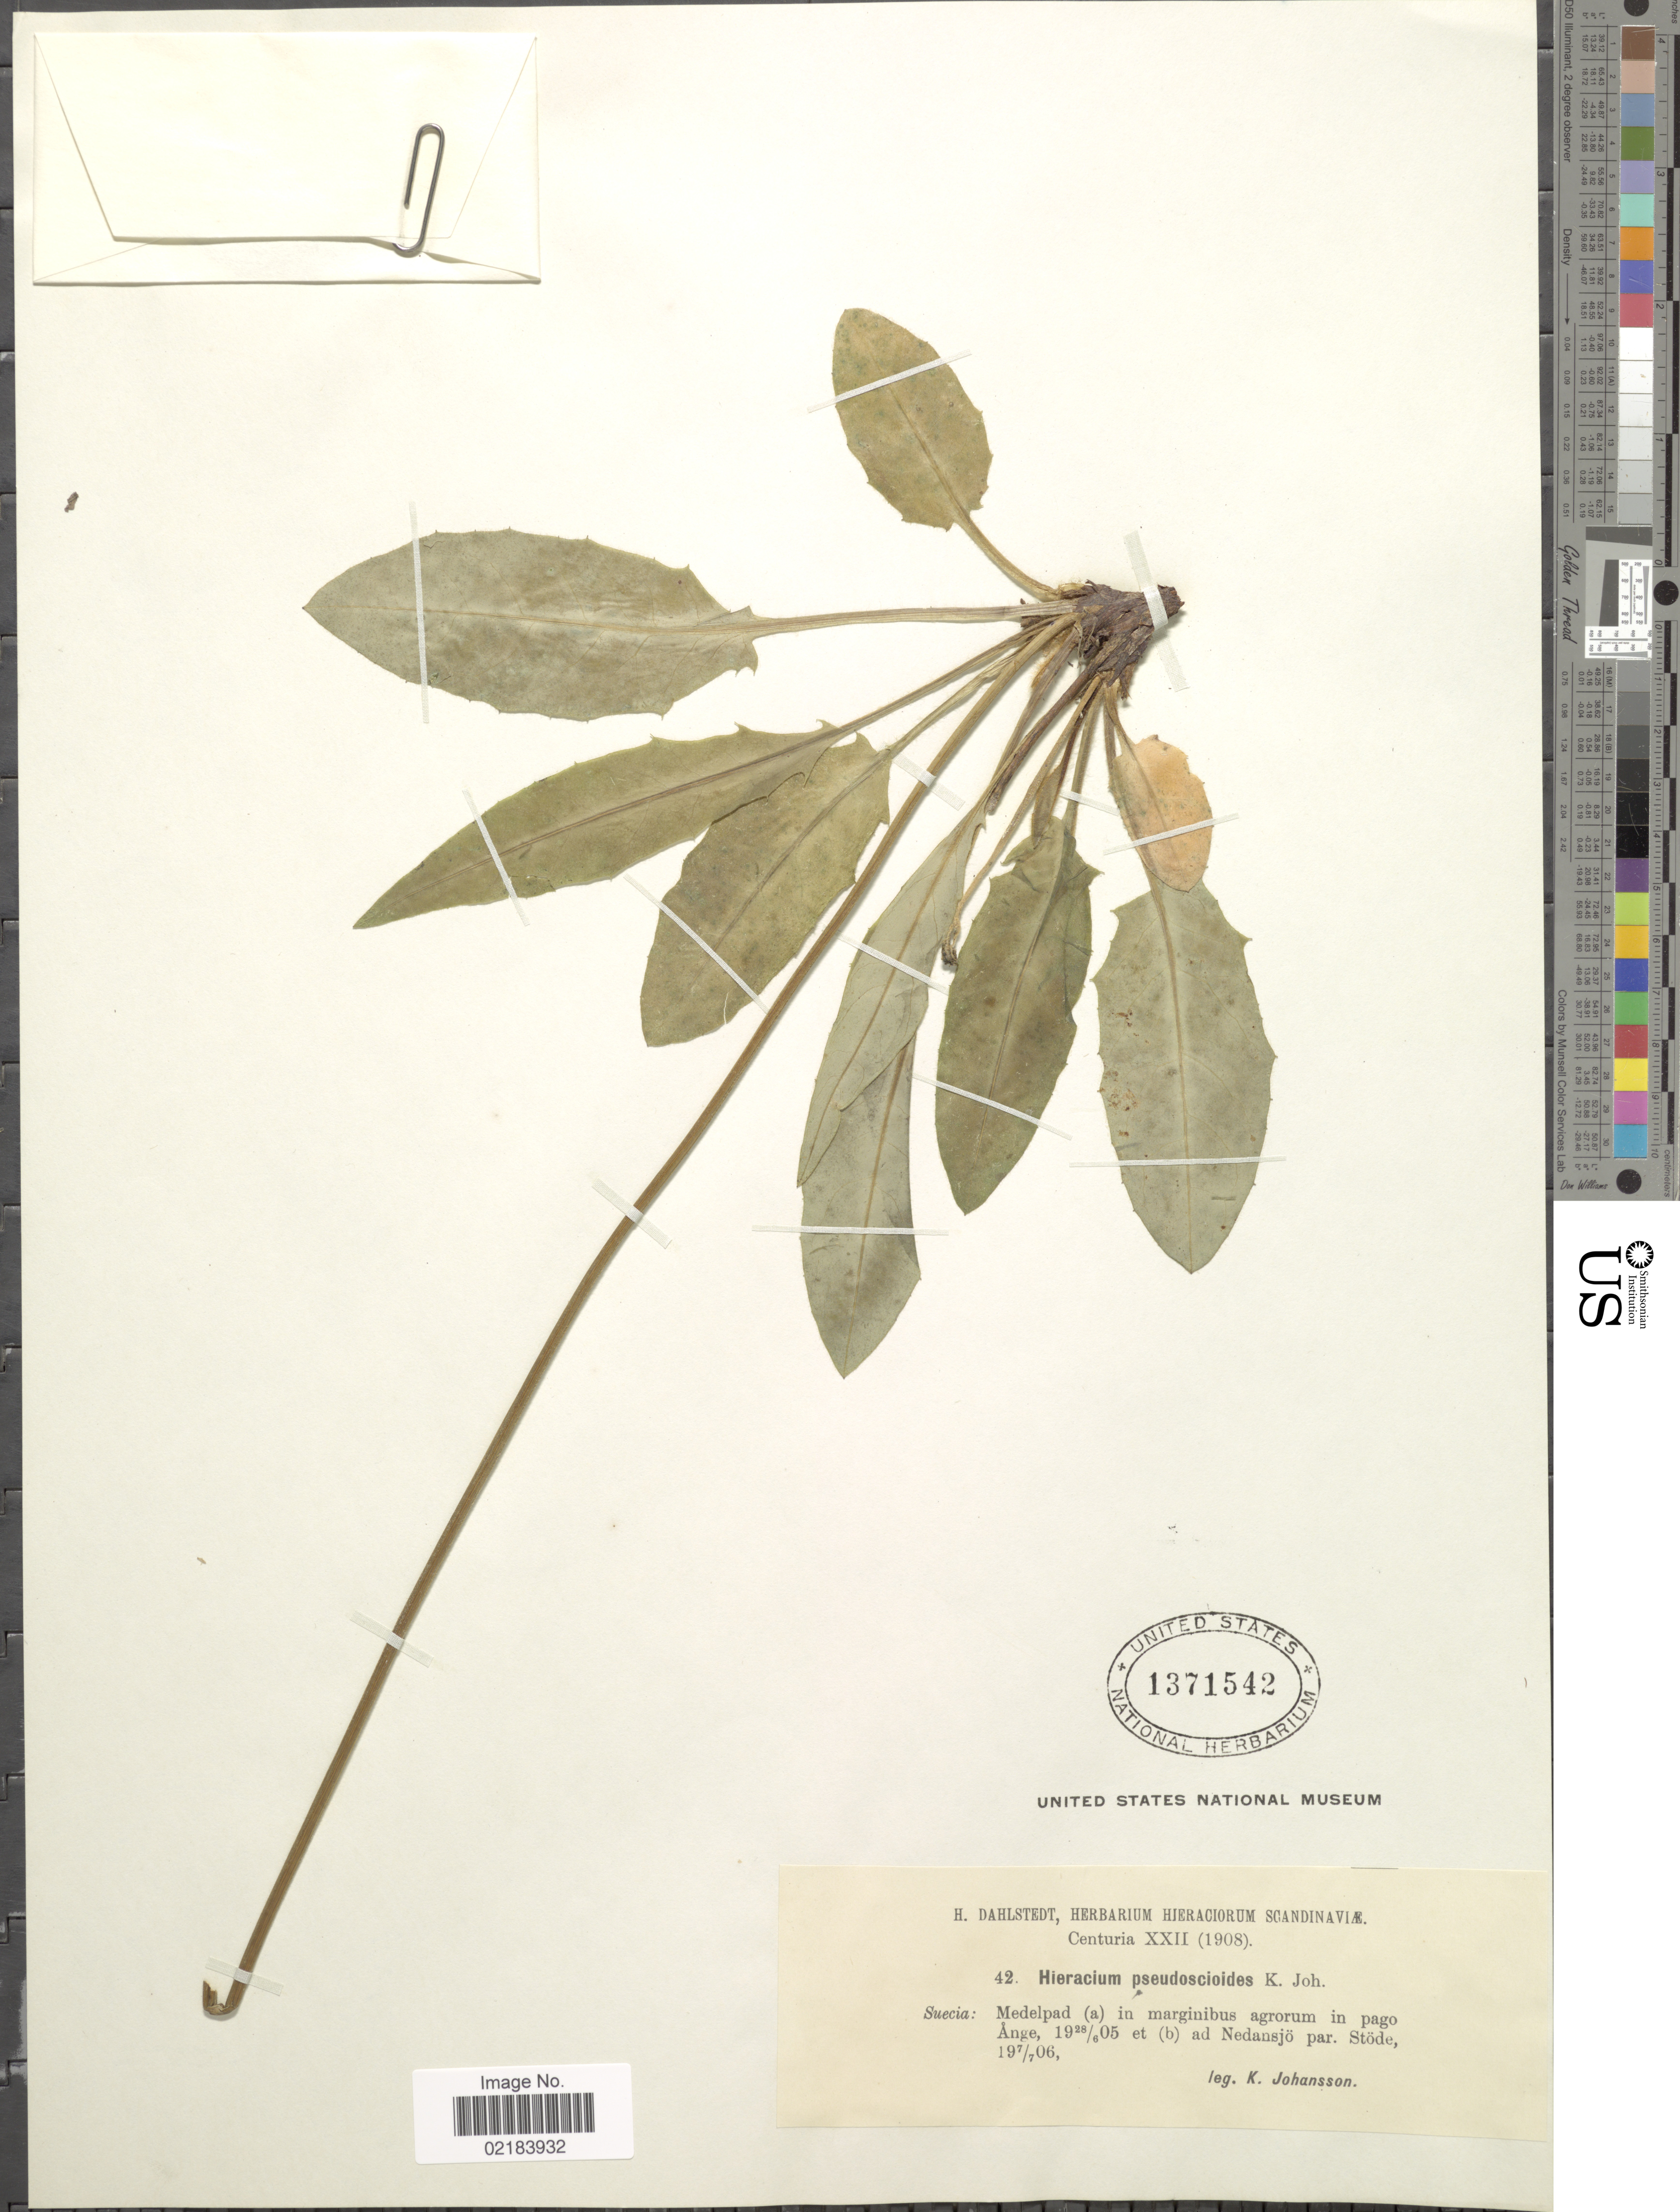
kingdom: Plantae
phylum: Tracheophyta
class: Magnoliopsida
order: Asterales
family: Asteraceae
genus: Hieracium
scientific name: Hieracium pseudoscioides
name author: Johanss.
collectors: K. Johansson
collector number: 42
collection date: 1905-06-28/1906-07-07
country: Sweden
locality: Medelpad in pago Ange ad Nedansjo par Stode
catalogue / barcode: US 1371542